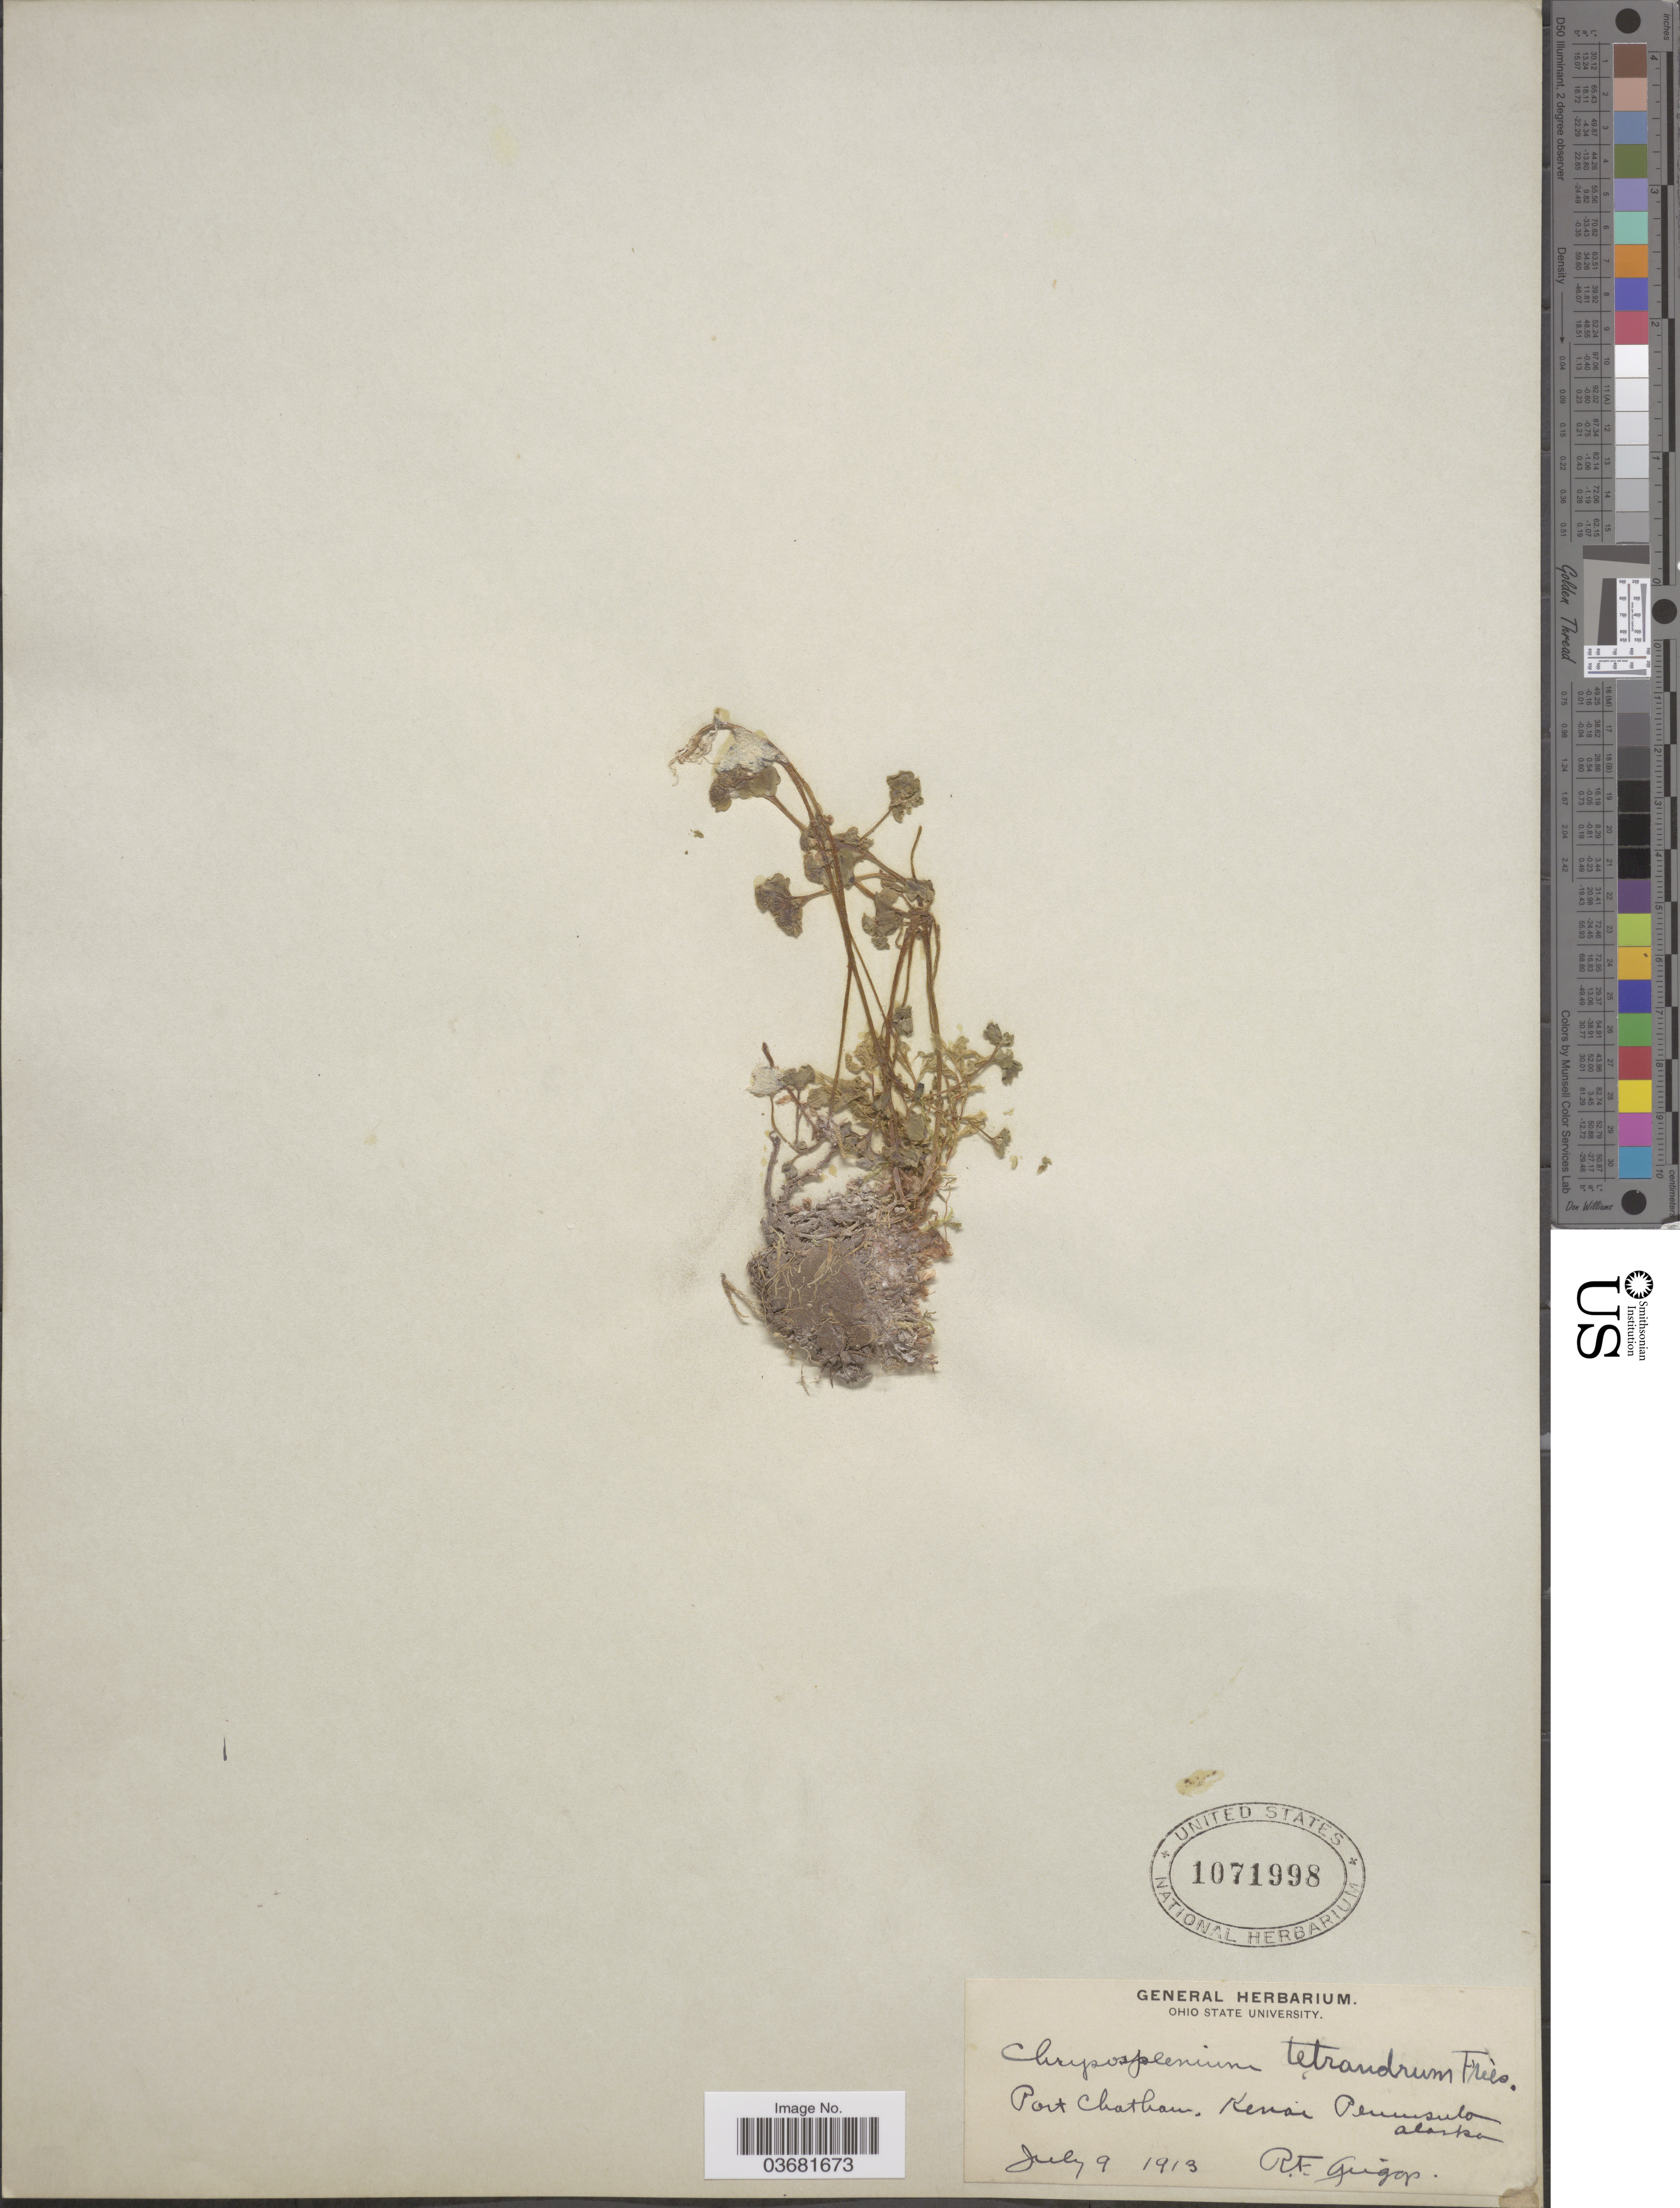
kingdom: Plantae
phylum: Tracheophyta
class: Magnoliopsida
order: Saxifragales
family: Saxifragaceae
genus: Chrysosplenium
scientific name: Chrysosplenium tetrandrum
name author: (N. Lund) Th. Fr.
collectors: R. Giggs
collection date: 1913-07-09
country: United States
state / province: Alaska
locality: Port Chatham. Kenai Peninsula.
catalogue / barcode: US 1071998